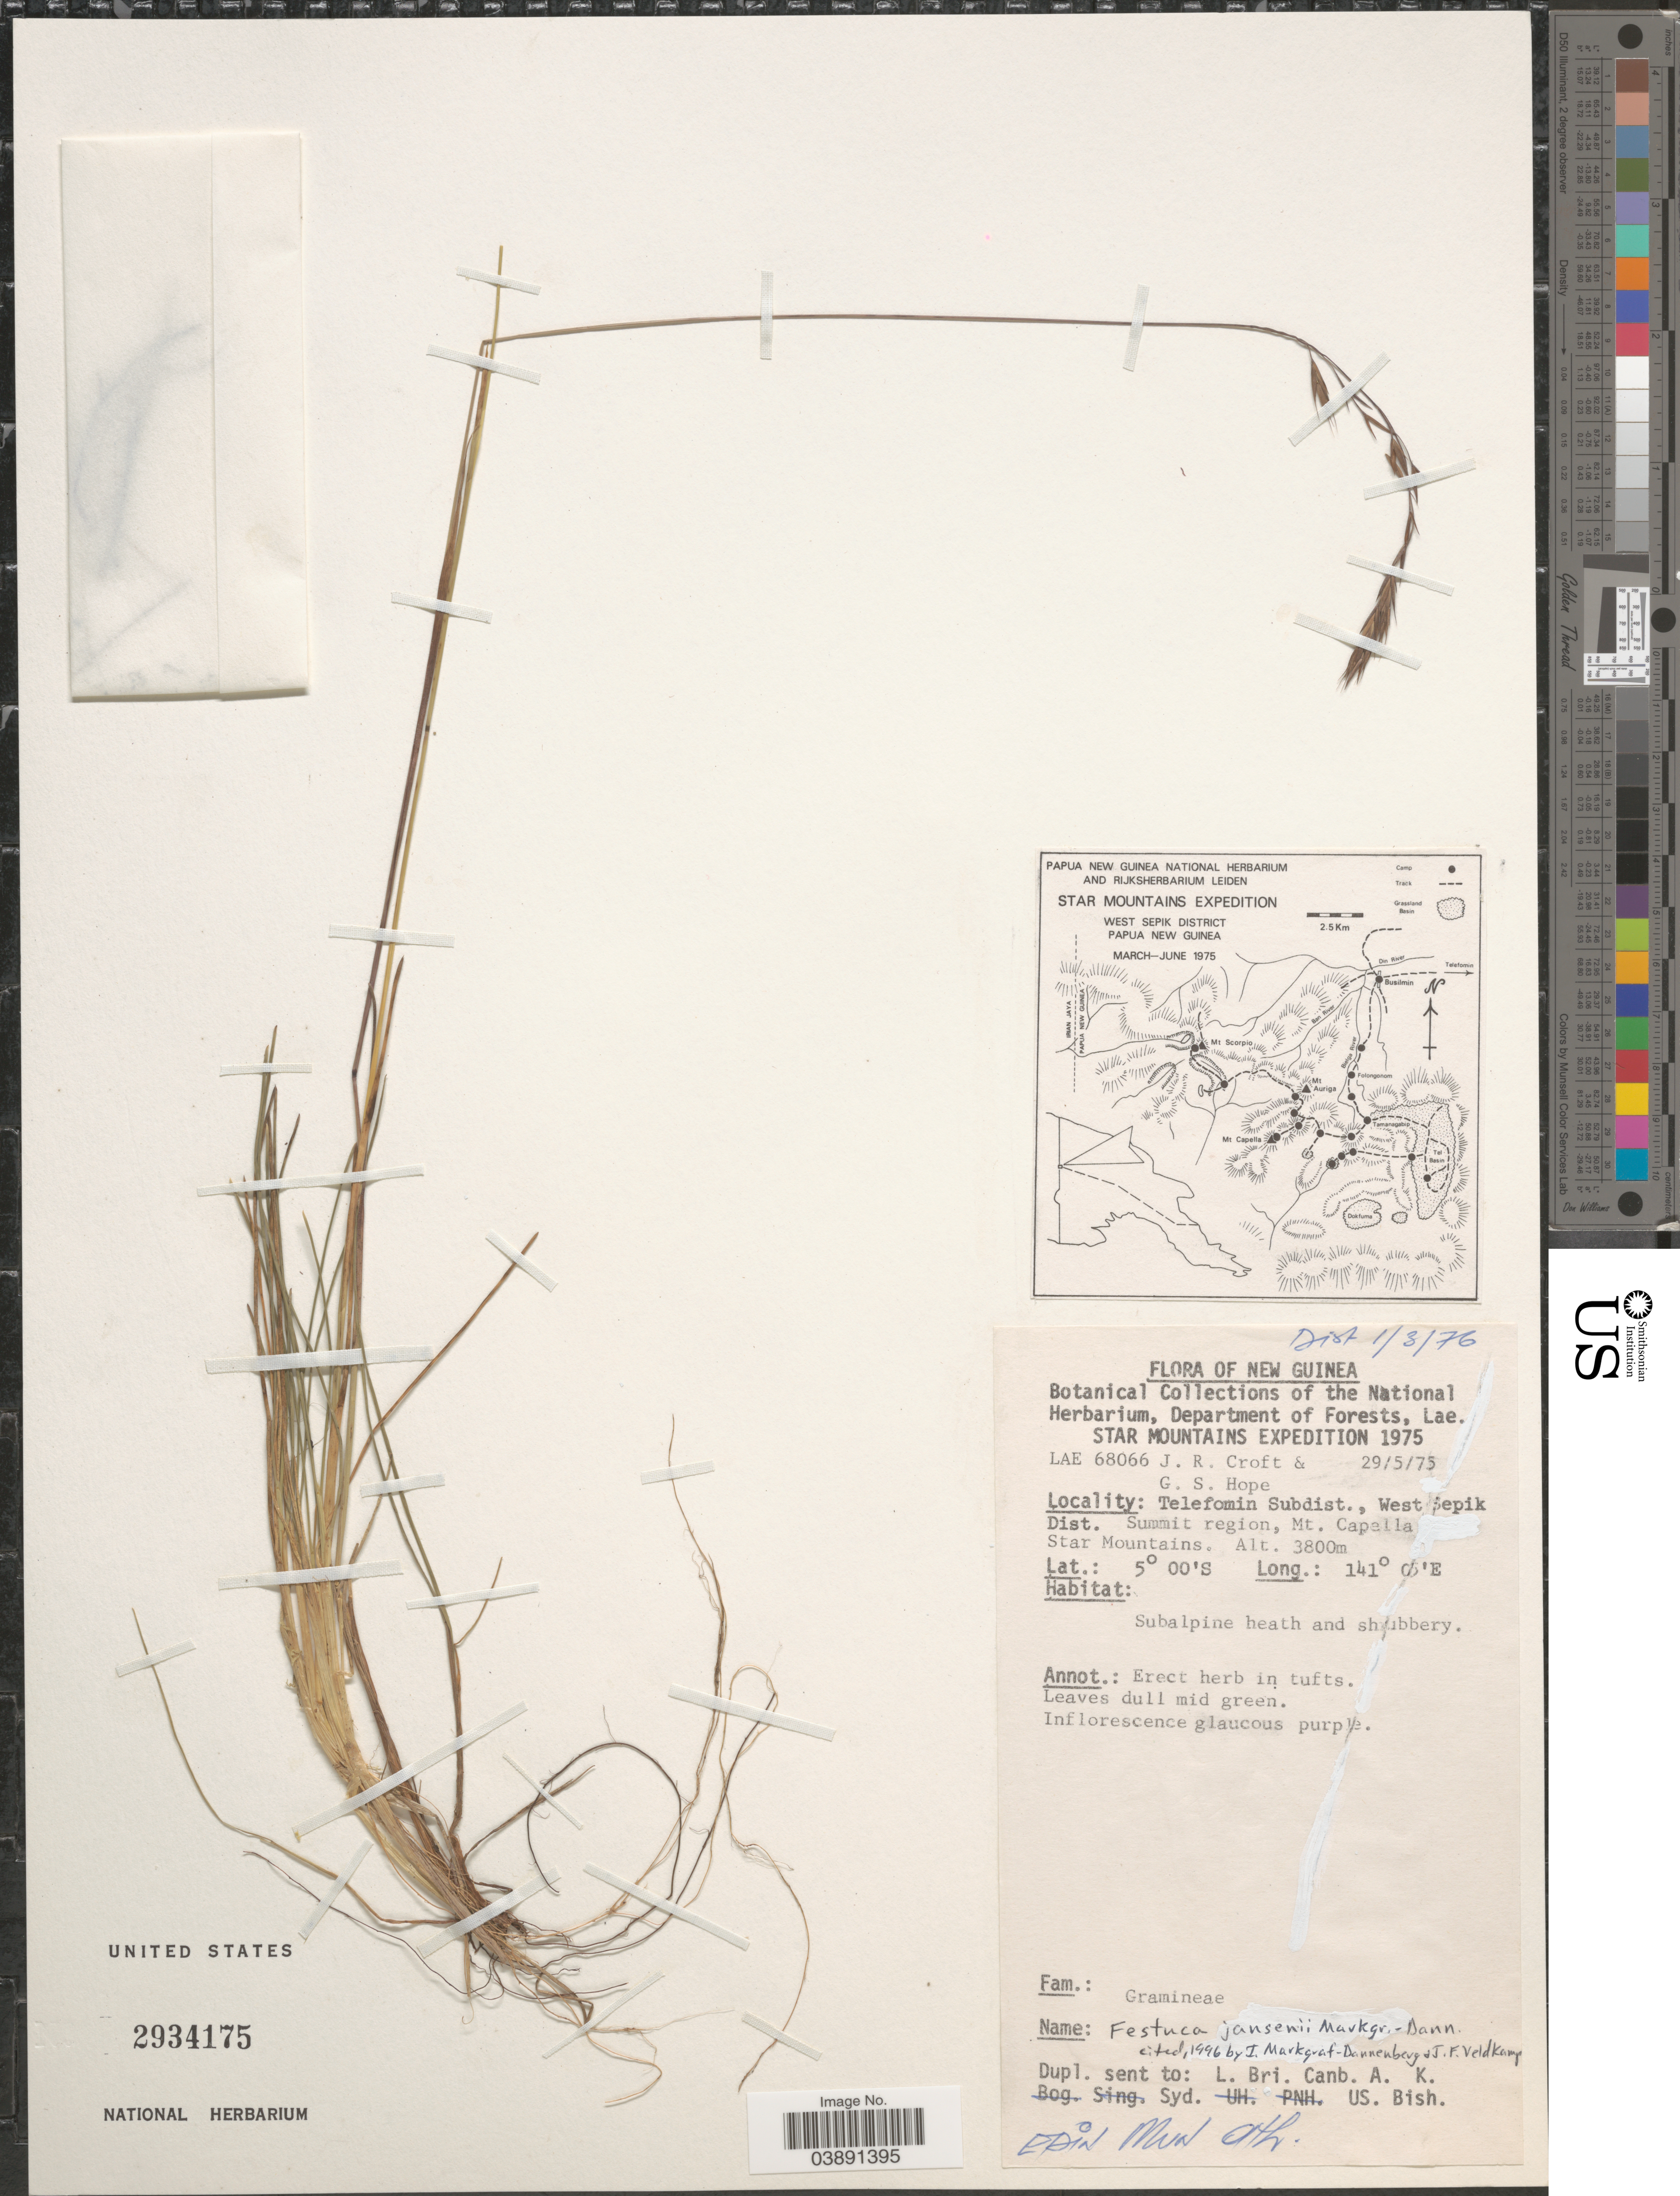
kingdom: Plantae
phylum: Tracheophyta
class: Liliopsida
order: Poales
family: Poaceae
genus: Festuca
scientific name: Festuca jansenii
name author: Markgr.-Dann. ex P. Royen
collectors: J. R. Croft & G. Hope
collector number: LAE68066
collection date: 1975-05-29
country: Papua New Guinea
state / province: Sandaun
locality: New Guinea. Telefomin Subdist., West Sepik District. Summit region, Mt. Capella. Star Mountains.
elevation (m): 3800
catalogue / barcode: US 2934175